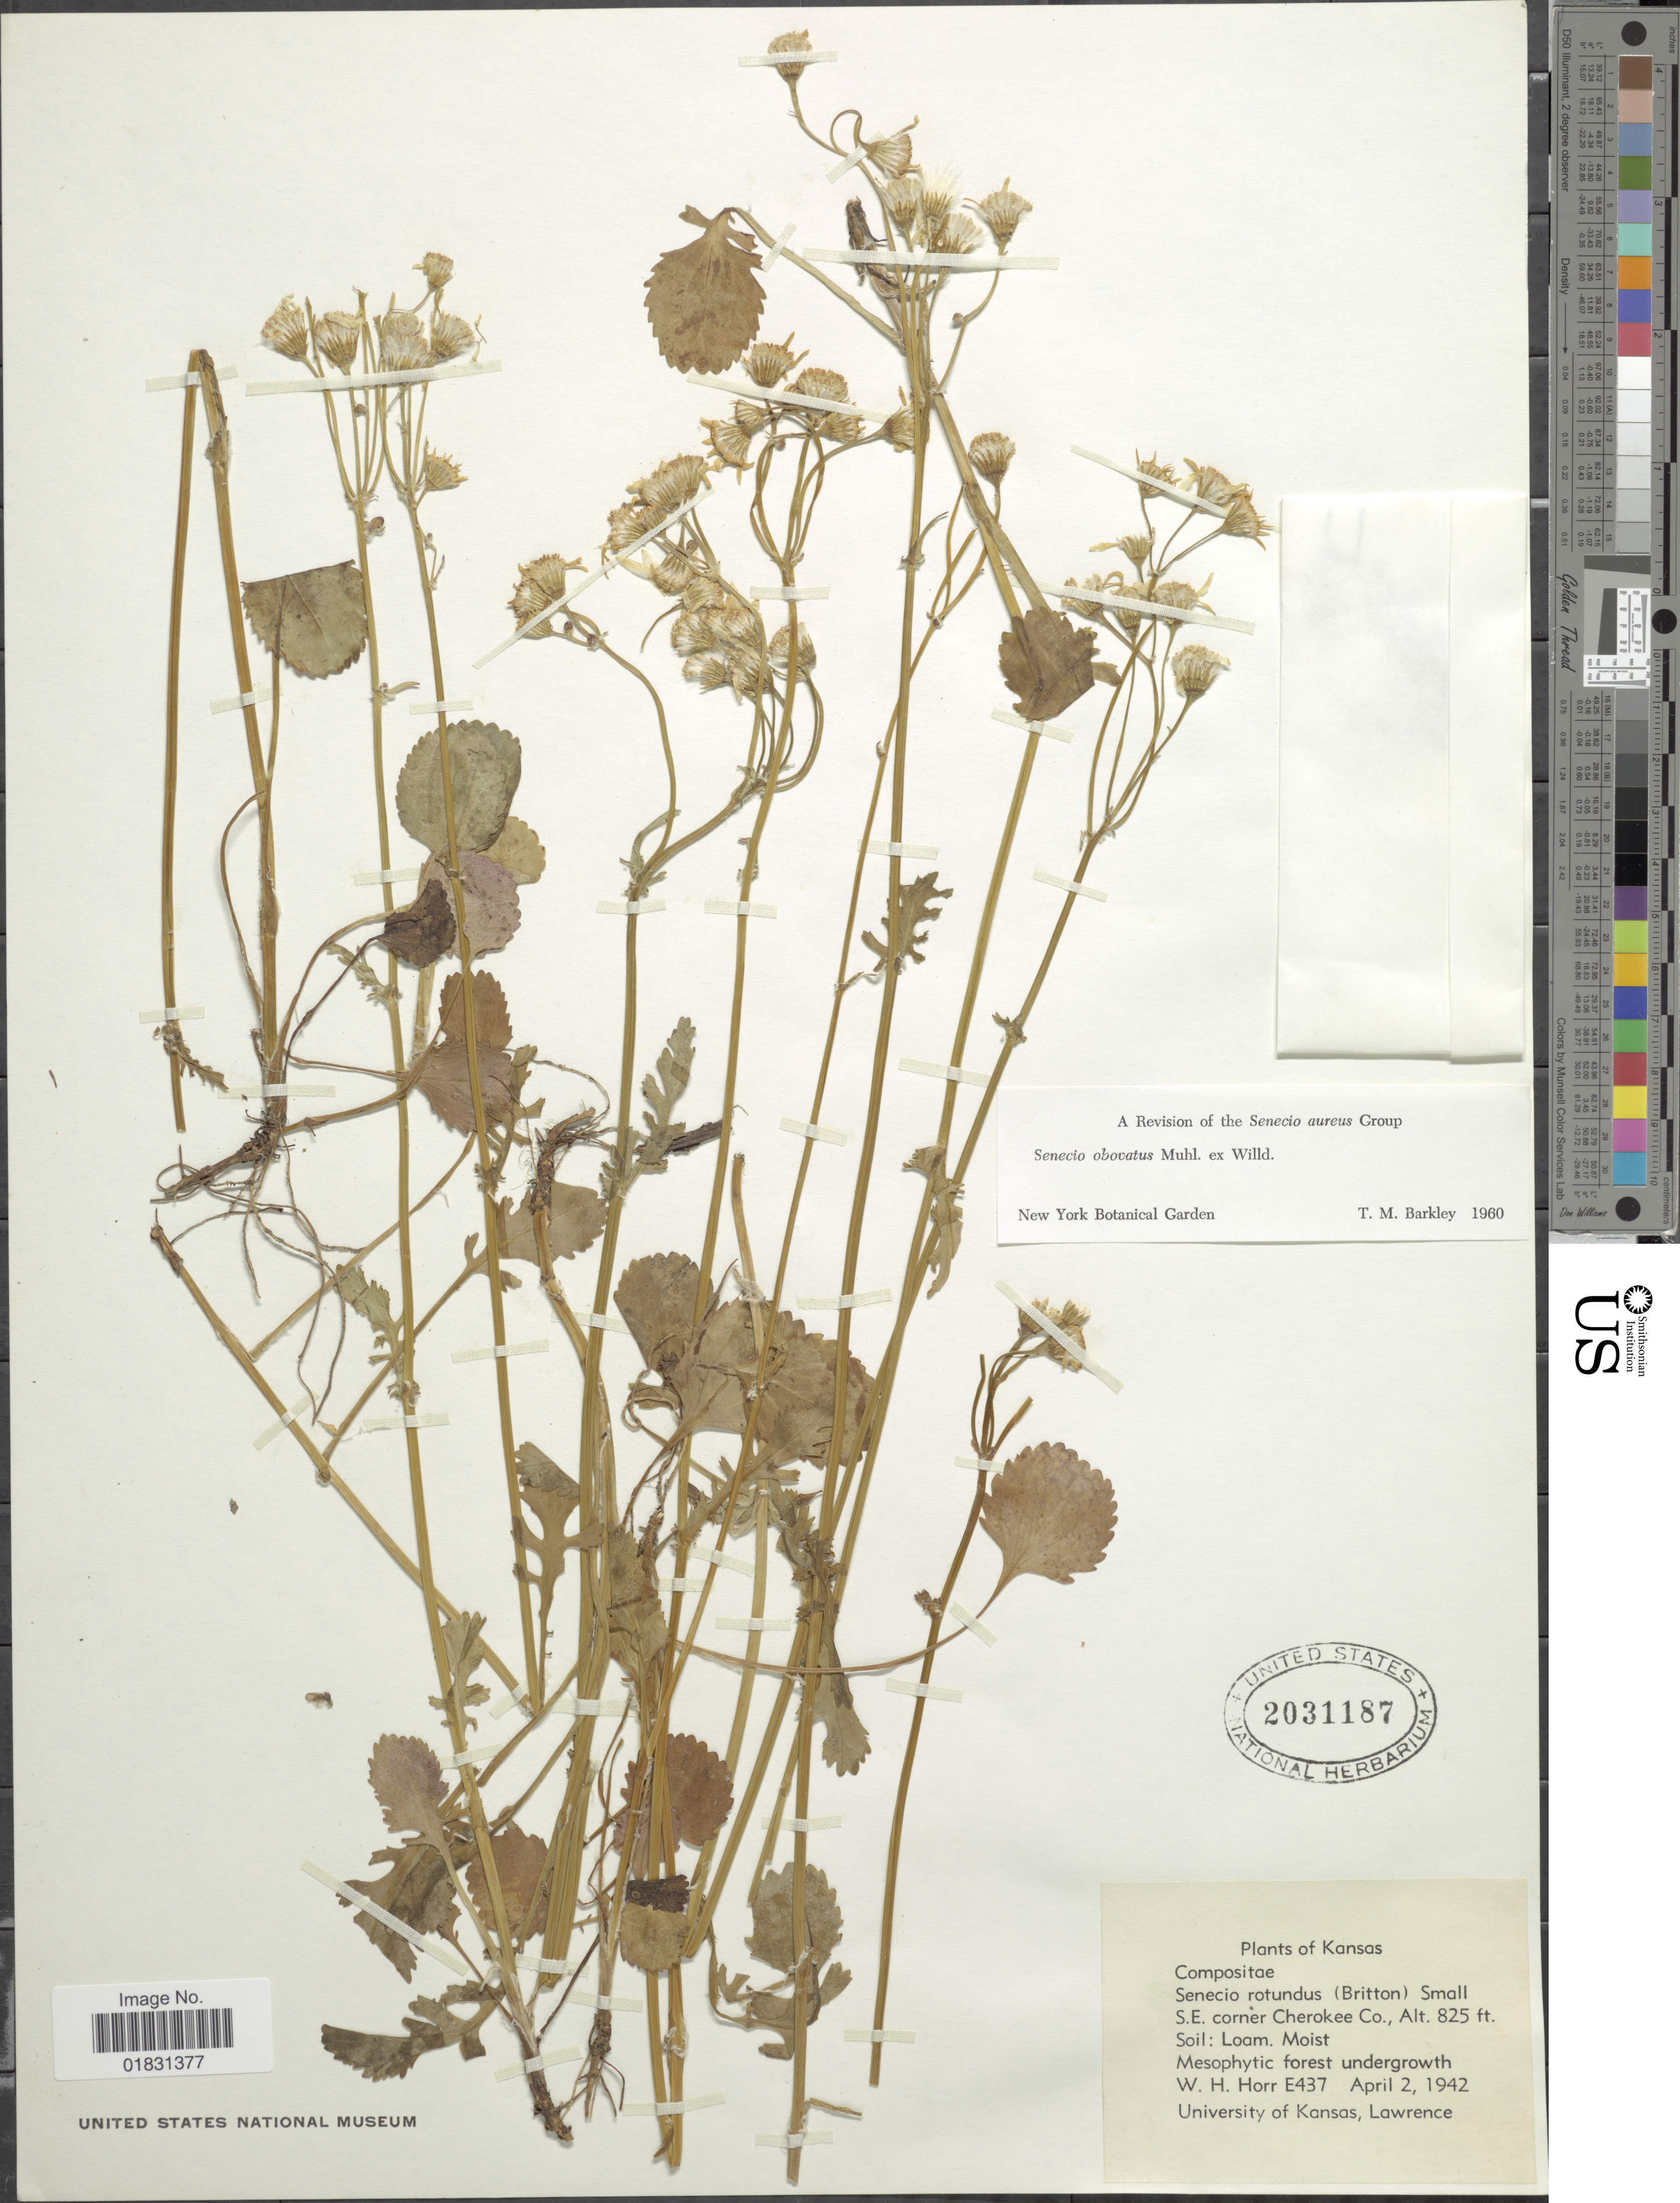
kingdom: Plantae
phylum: Tracheophyta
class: Magnoliopsida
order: Asterales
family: Asteraceae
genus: Packera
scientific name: Packera obovata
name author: (Muhl. ex Willd.) W.A. Weber & Á. Löve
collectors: W. H. Horr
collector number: E437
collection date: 1942-04-02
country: United States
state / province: Kansas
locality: S.E. corner Cherokee Co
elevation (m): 251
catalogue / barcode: US 2031187